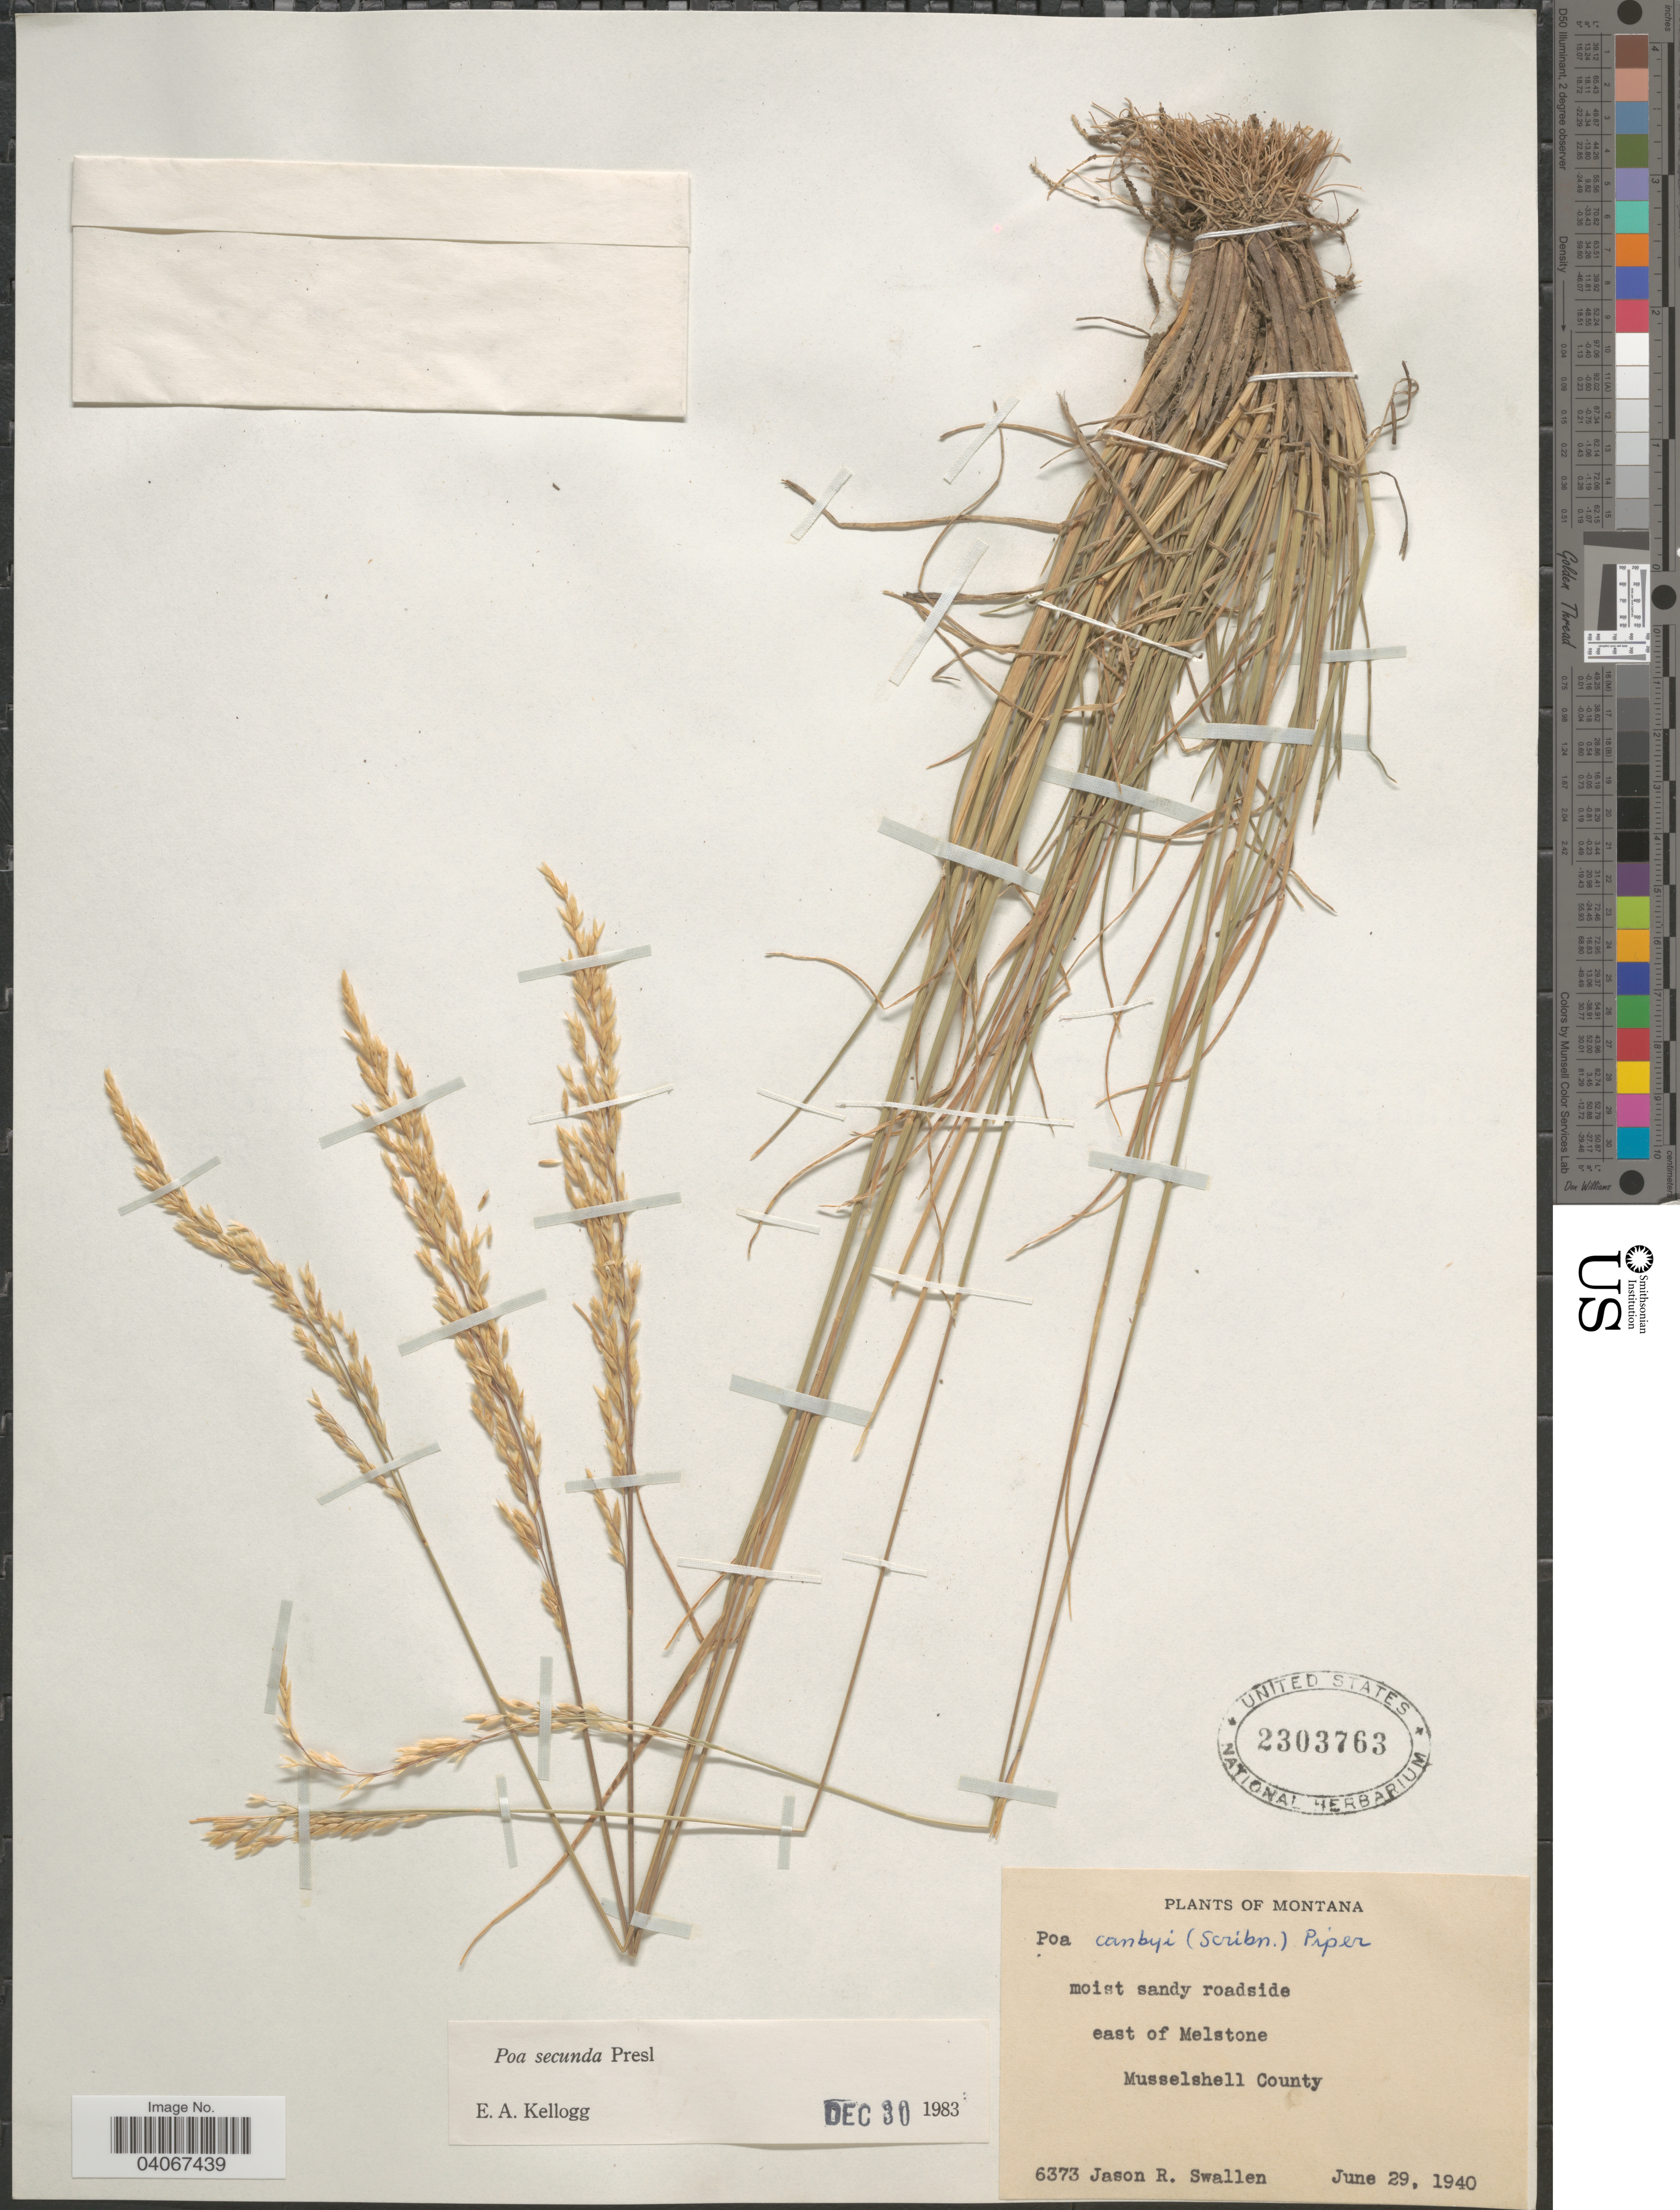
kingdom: Plantae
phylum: Tracheophyta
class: Liliopsida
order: Poales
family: Poaceae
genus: Poa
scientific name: Poa secunda subsp. secunda var. secunda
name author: J. Presl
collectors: J. R. Swallen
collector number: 6373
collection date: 1940-06-29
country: United States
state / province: Montana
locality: Moist sandy roadside east of Melstone. Musselshell County.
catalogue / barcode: US 2303763